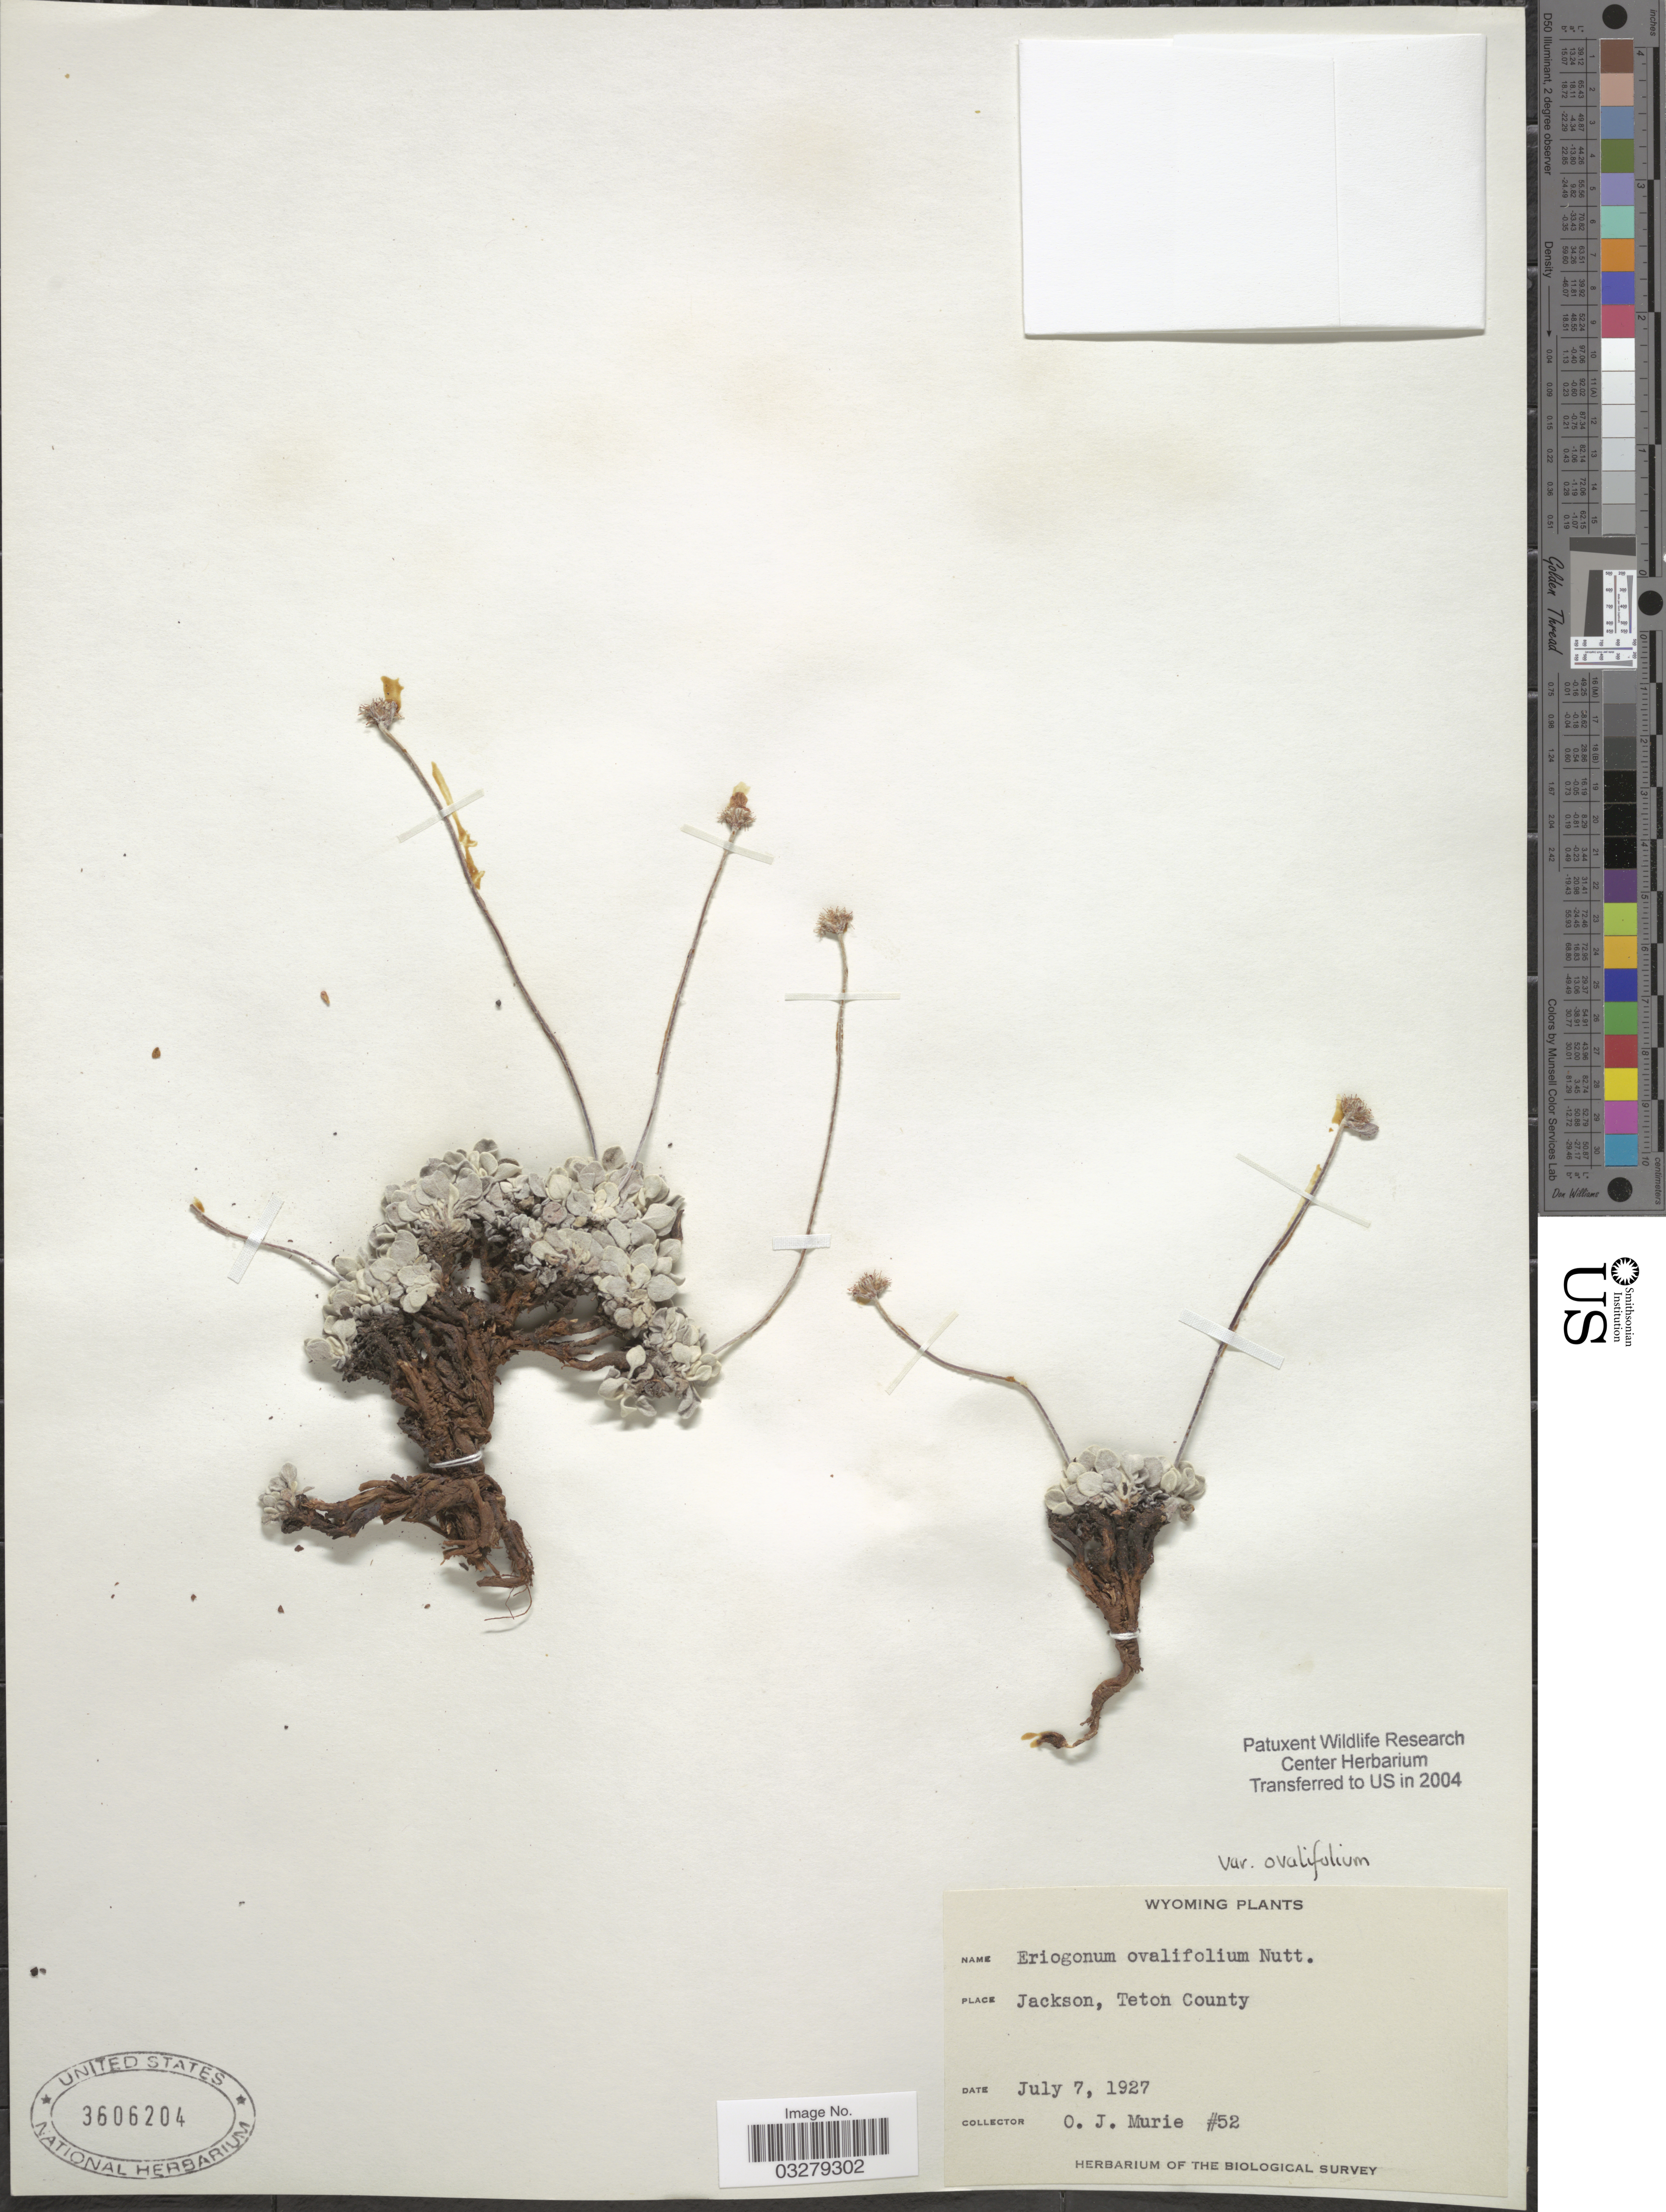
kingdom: Plantae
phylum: Tracheophyta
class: Magnoliopsida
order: Caryophyllales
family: Polygonaceae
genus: Eriogonum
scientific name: Eriogonum ovalifolium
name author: Nutt.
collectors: O. Murie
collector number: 52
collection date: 1927-07-07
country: United States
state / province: Wyoming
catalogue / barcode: US 3606204